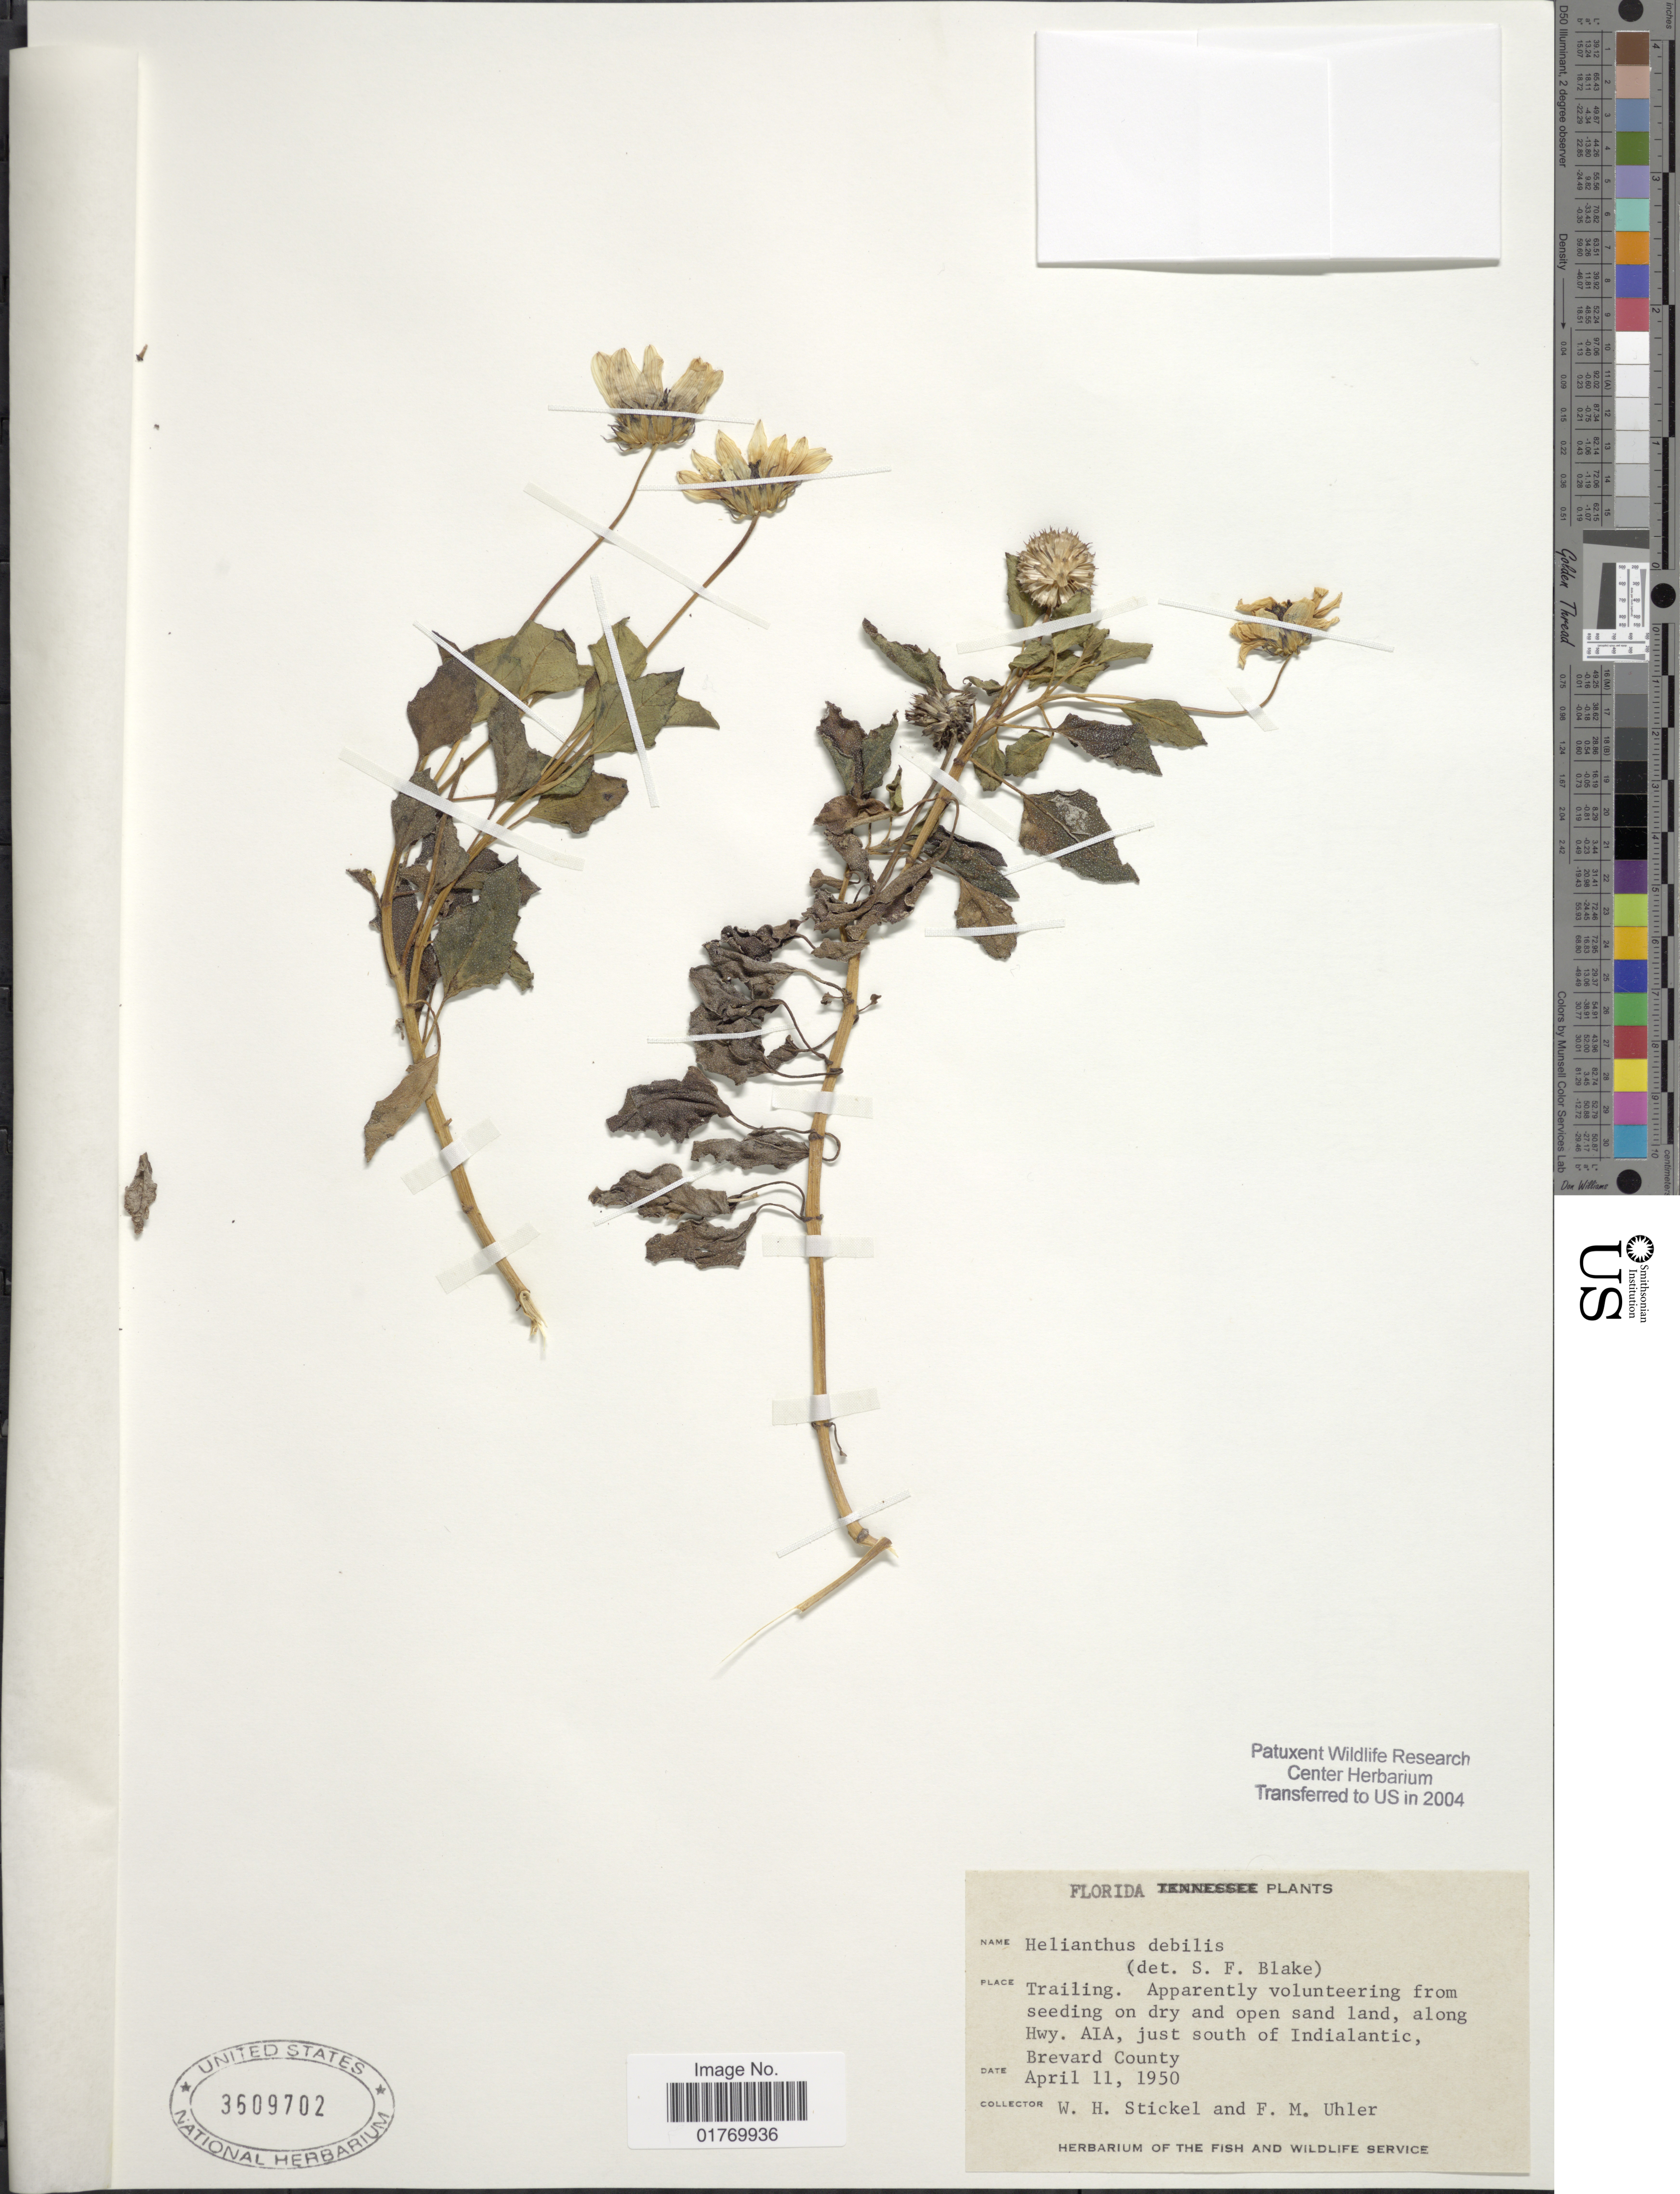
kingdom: Plantae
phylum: Tracheophyta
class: Magnoliopsida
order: Asterales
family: Asteraceae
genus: Helianthus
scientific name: Helianthus debilis subsp. tardiflorus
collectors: W. Stickel & F. M. Uhler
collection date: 1950-04-11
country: United States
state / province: Florida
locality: Along Hwy., AIA, just south of Indialantic, Brevard County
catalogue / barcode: US 3609702